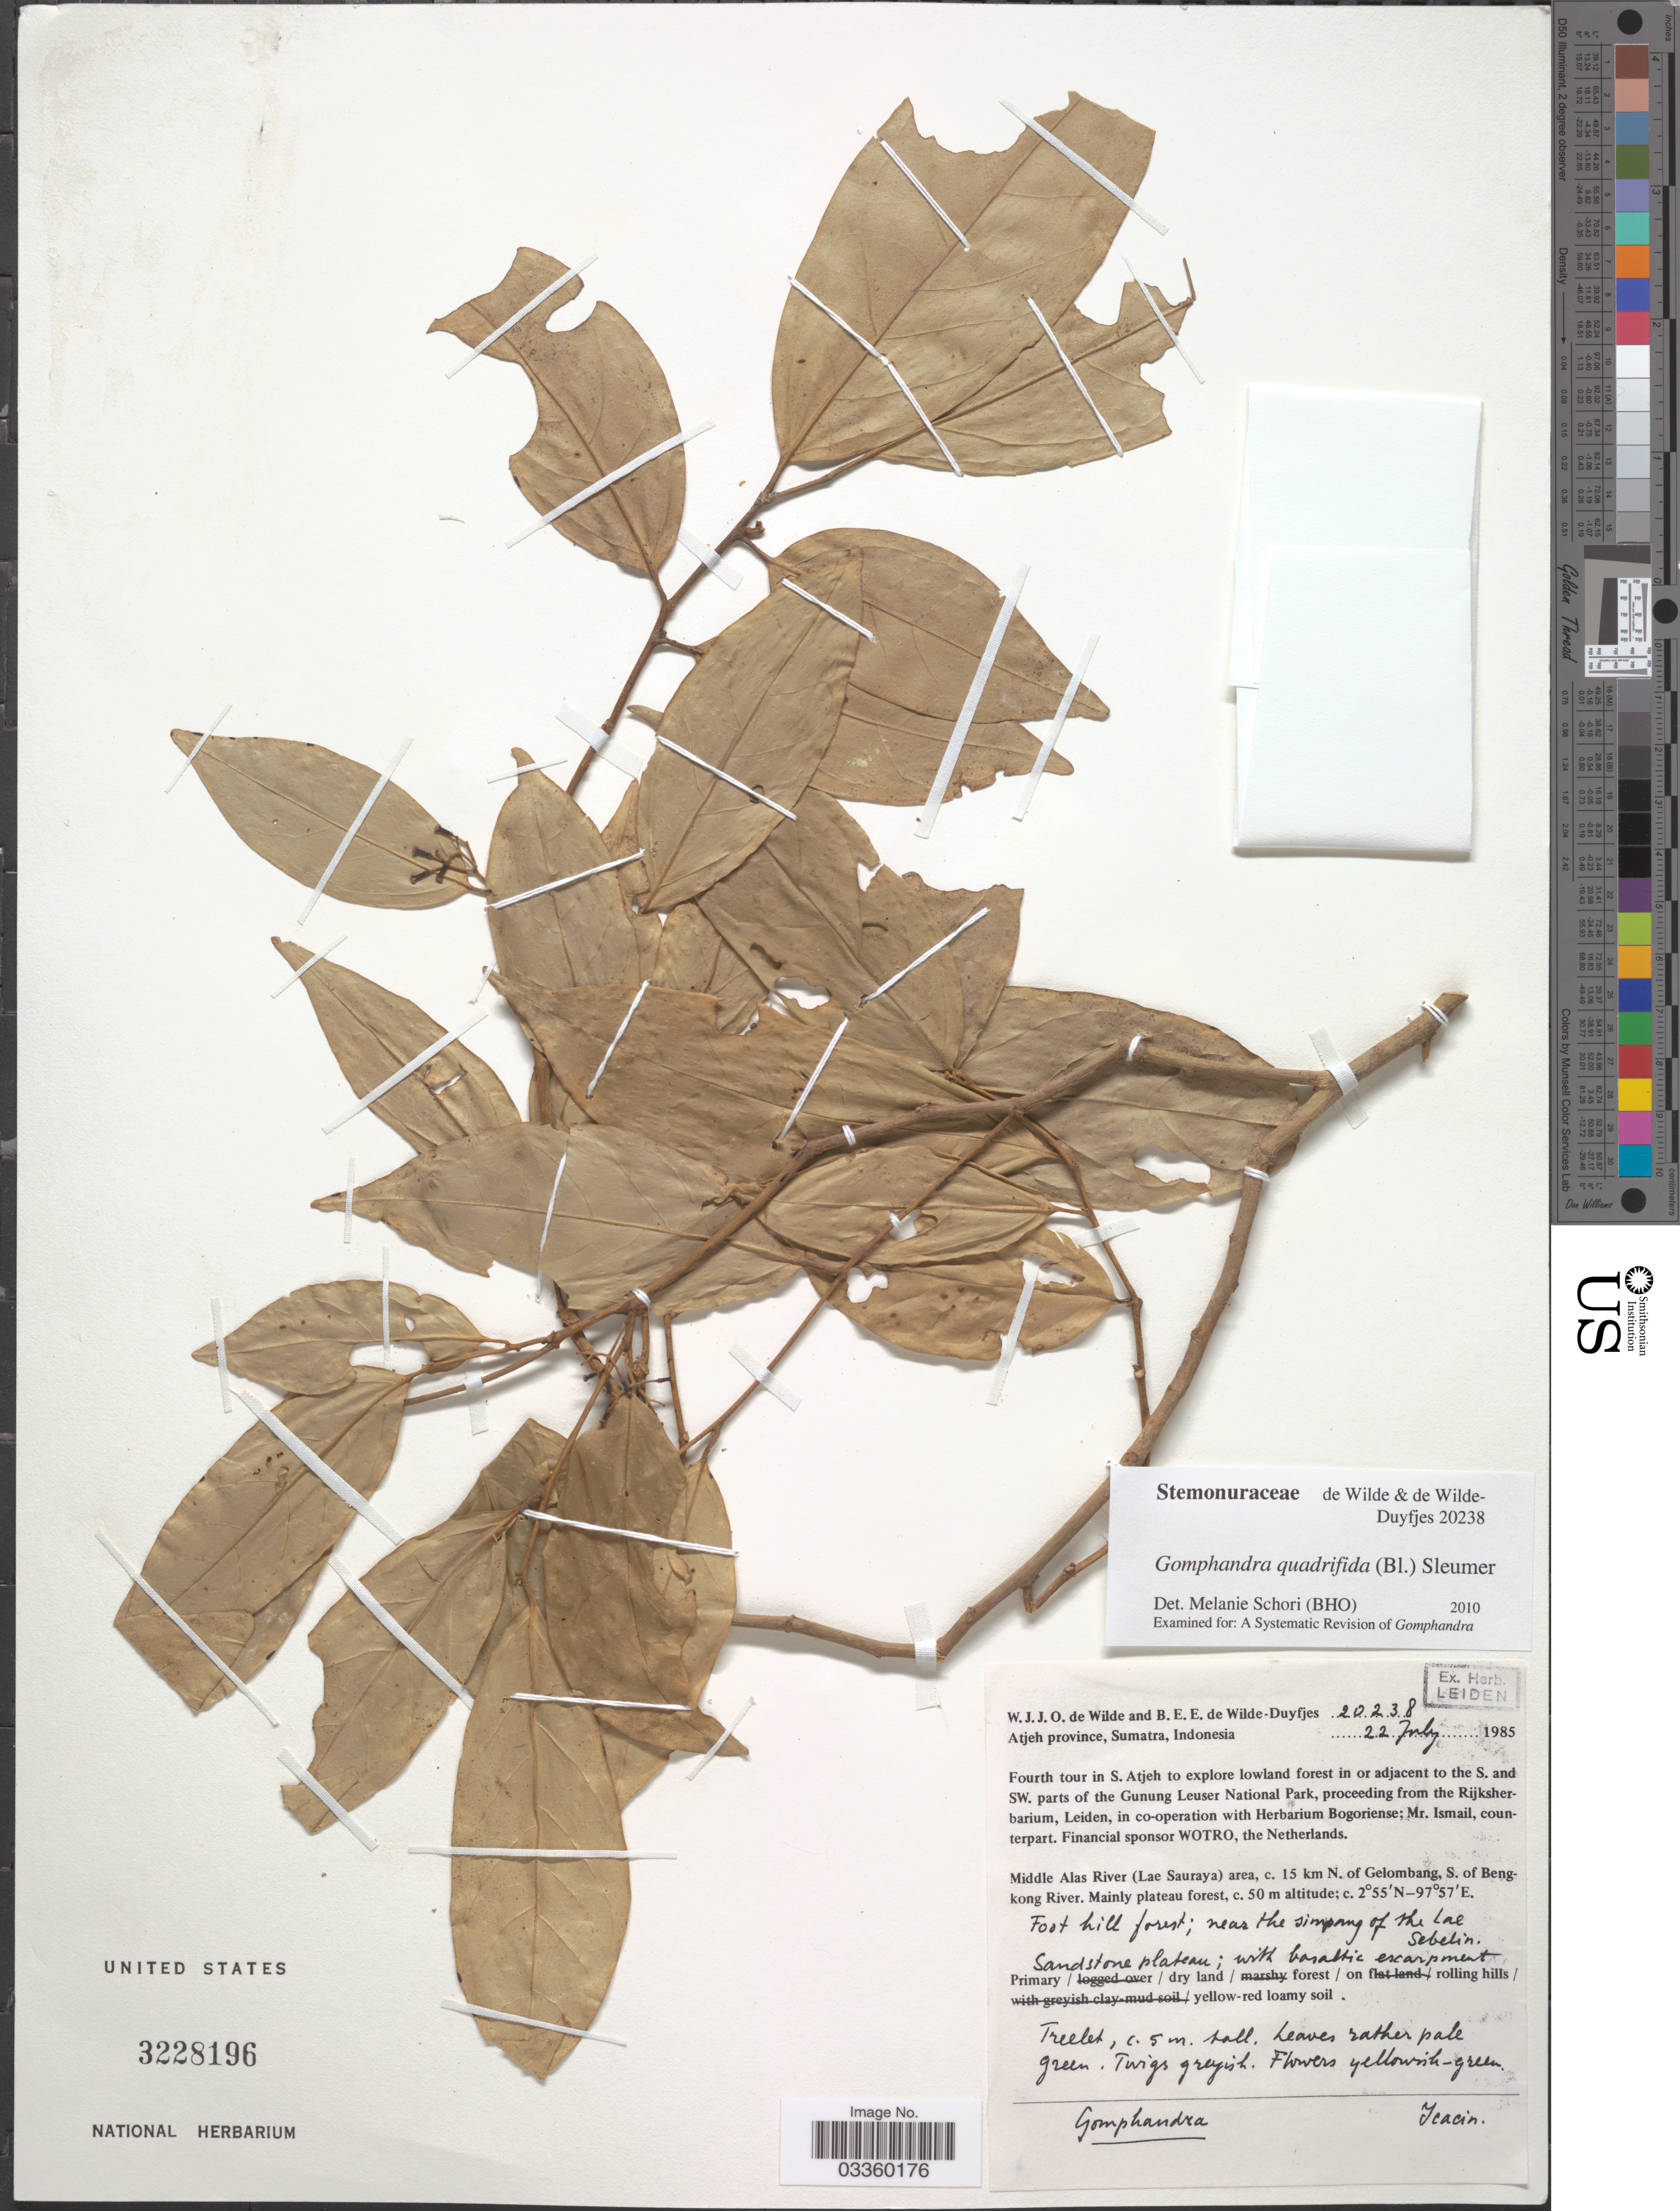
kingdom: Plantae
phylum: Tracheophyta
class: Magnoliopsida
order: Cardiopteridales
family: Stemonuraceae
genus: Gomphandra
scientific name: Gomphandra quadrifida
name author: (Blume) Sleumer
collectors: W. J. de Wilde & B. E. de Wilde-Duyfjes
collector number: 20238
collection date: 1985-07-22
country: Indonesia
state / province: Sumatra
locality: Atjeh province. Middle Alas River (Lae Sauraya) area, c. 15 km N. of Gelombang, S. of Bengkong River. Mainly plateau forest.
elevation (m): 50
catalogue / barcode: US 3228196